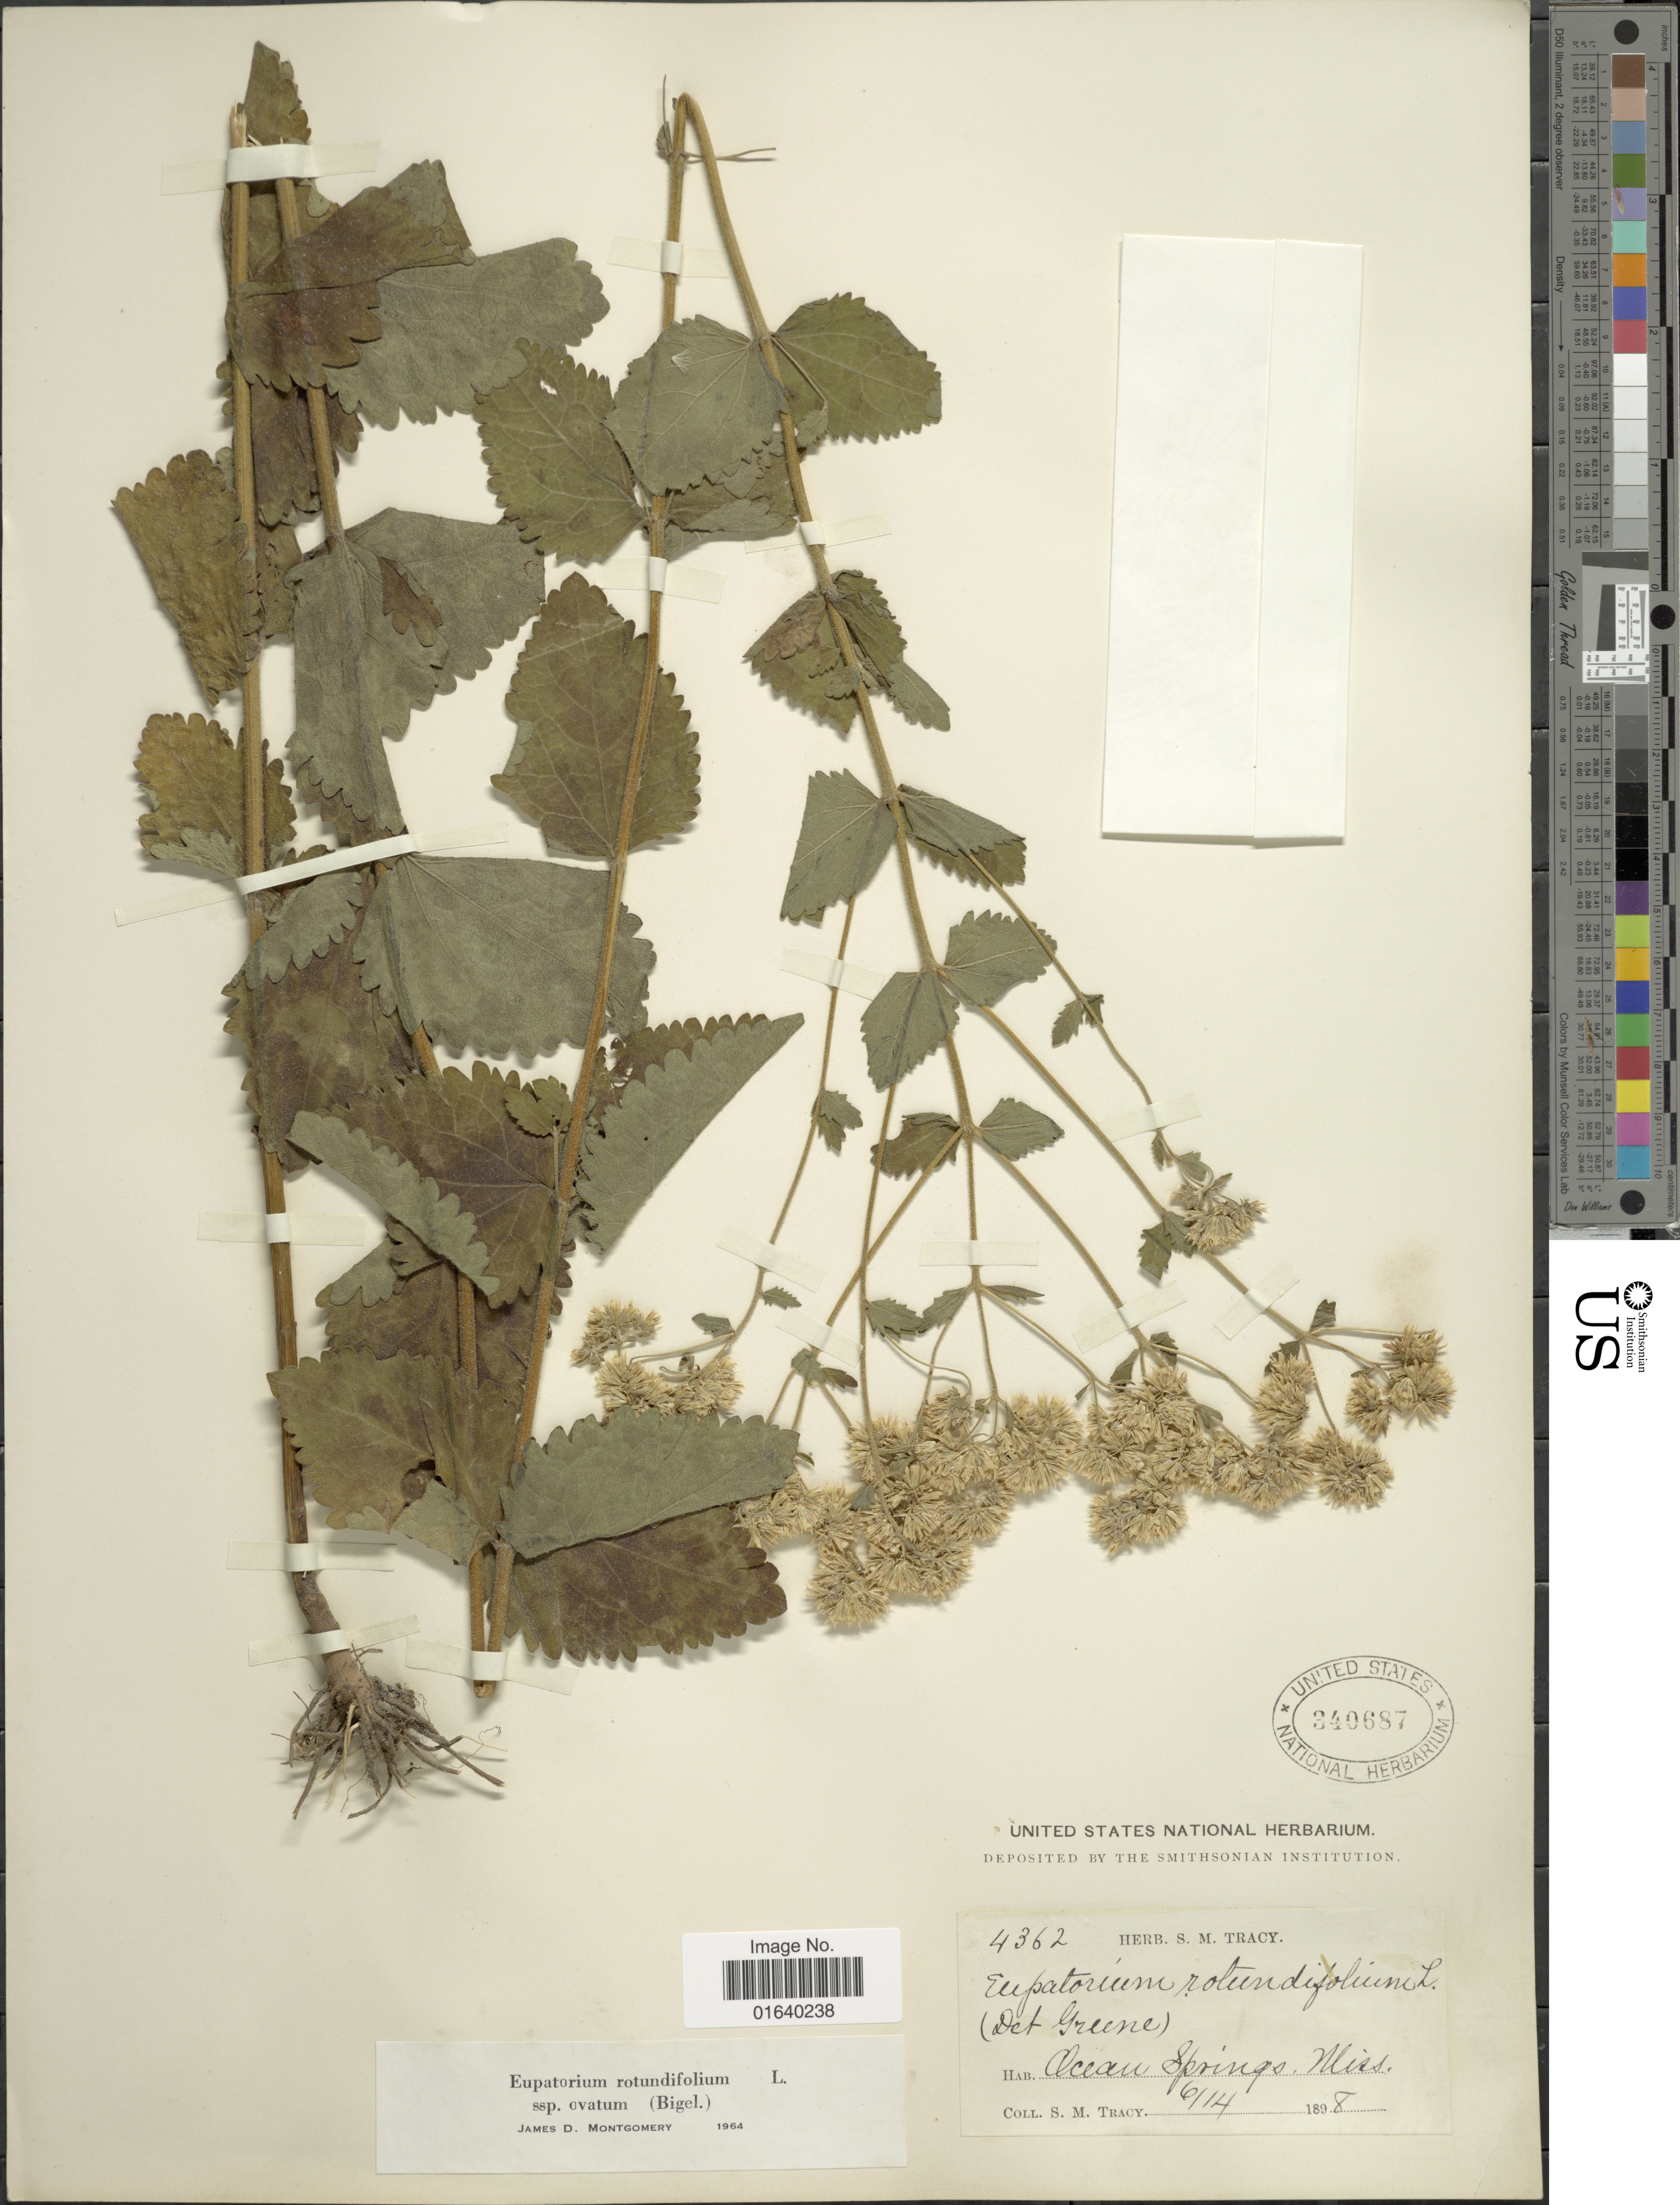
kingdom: Plantae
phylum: Tracheophyta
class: Magnoliopsida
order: Asterales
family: Asteraceae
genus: Eupatorium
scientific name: Eupatorium rotundifolium var. ovatum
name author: (Bigelow) J.D. Montgom. & Fairbrothers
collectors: S. M. Tracy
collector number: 4362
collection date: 1898-06-14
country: United States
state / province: Mississippi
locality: Ocean Springs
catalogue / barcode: US 340687